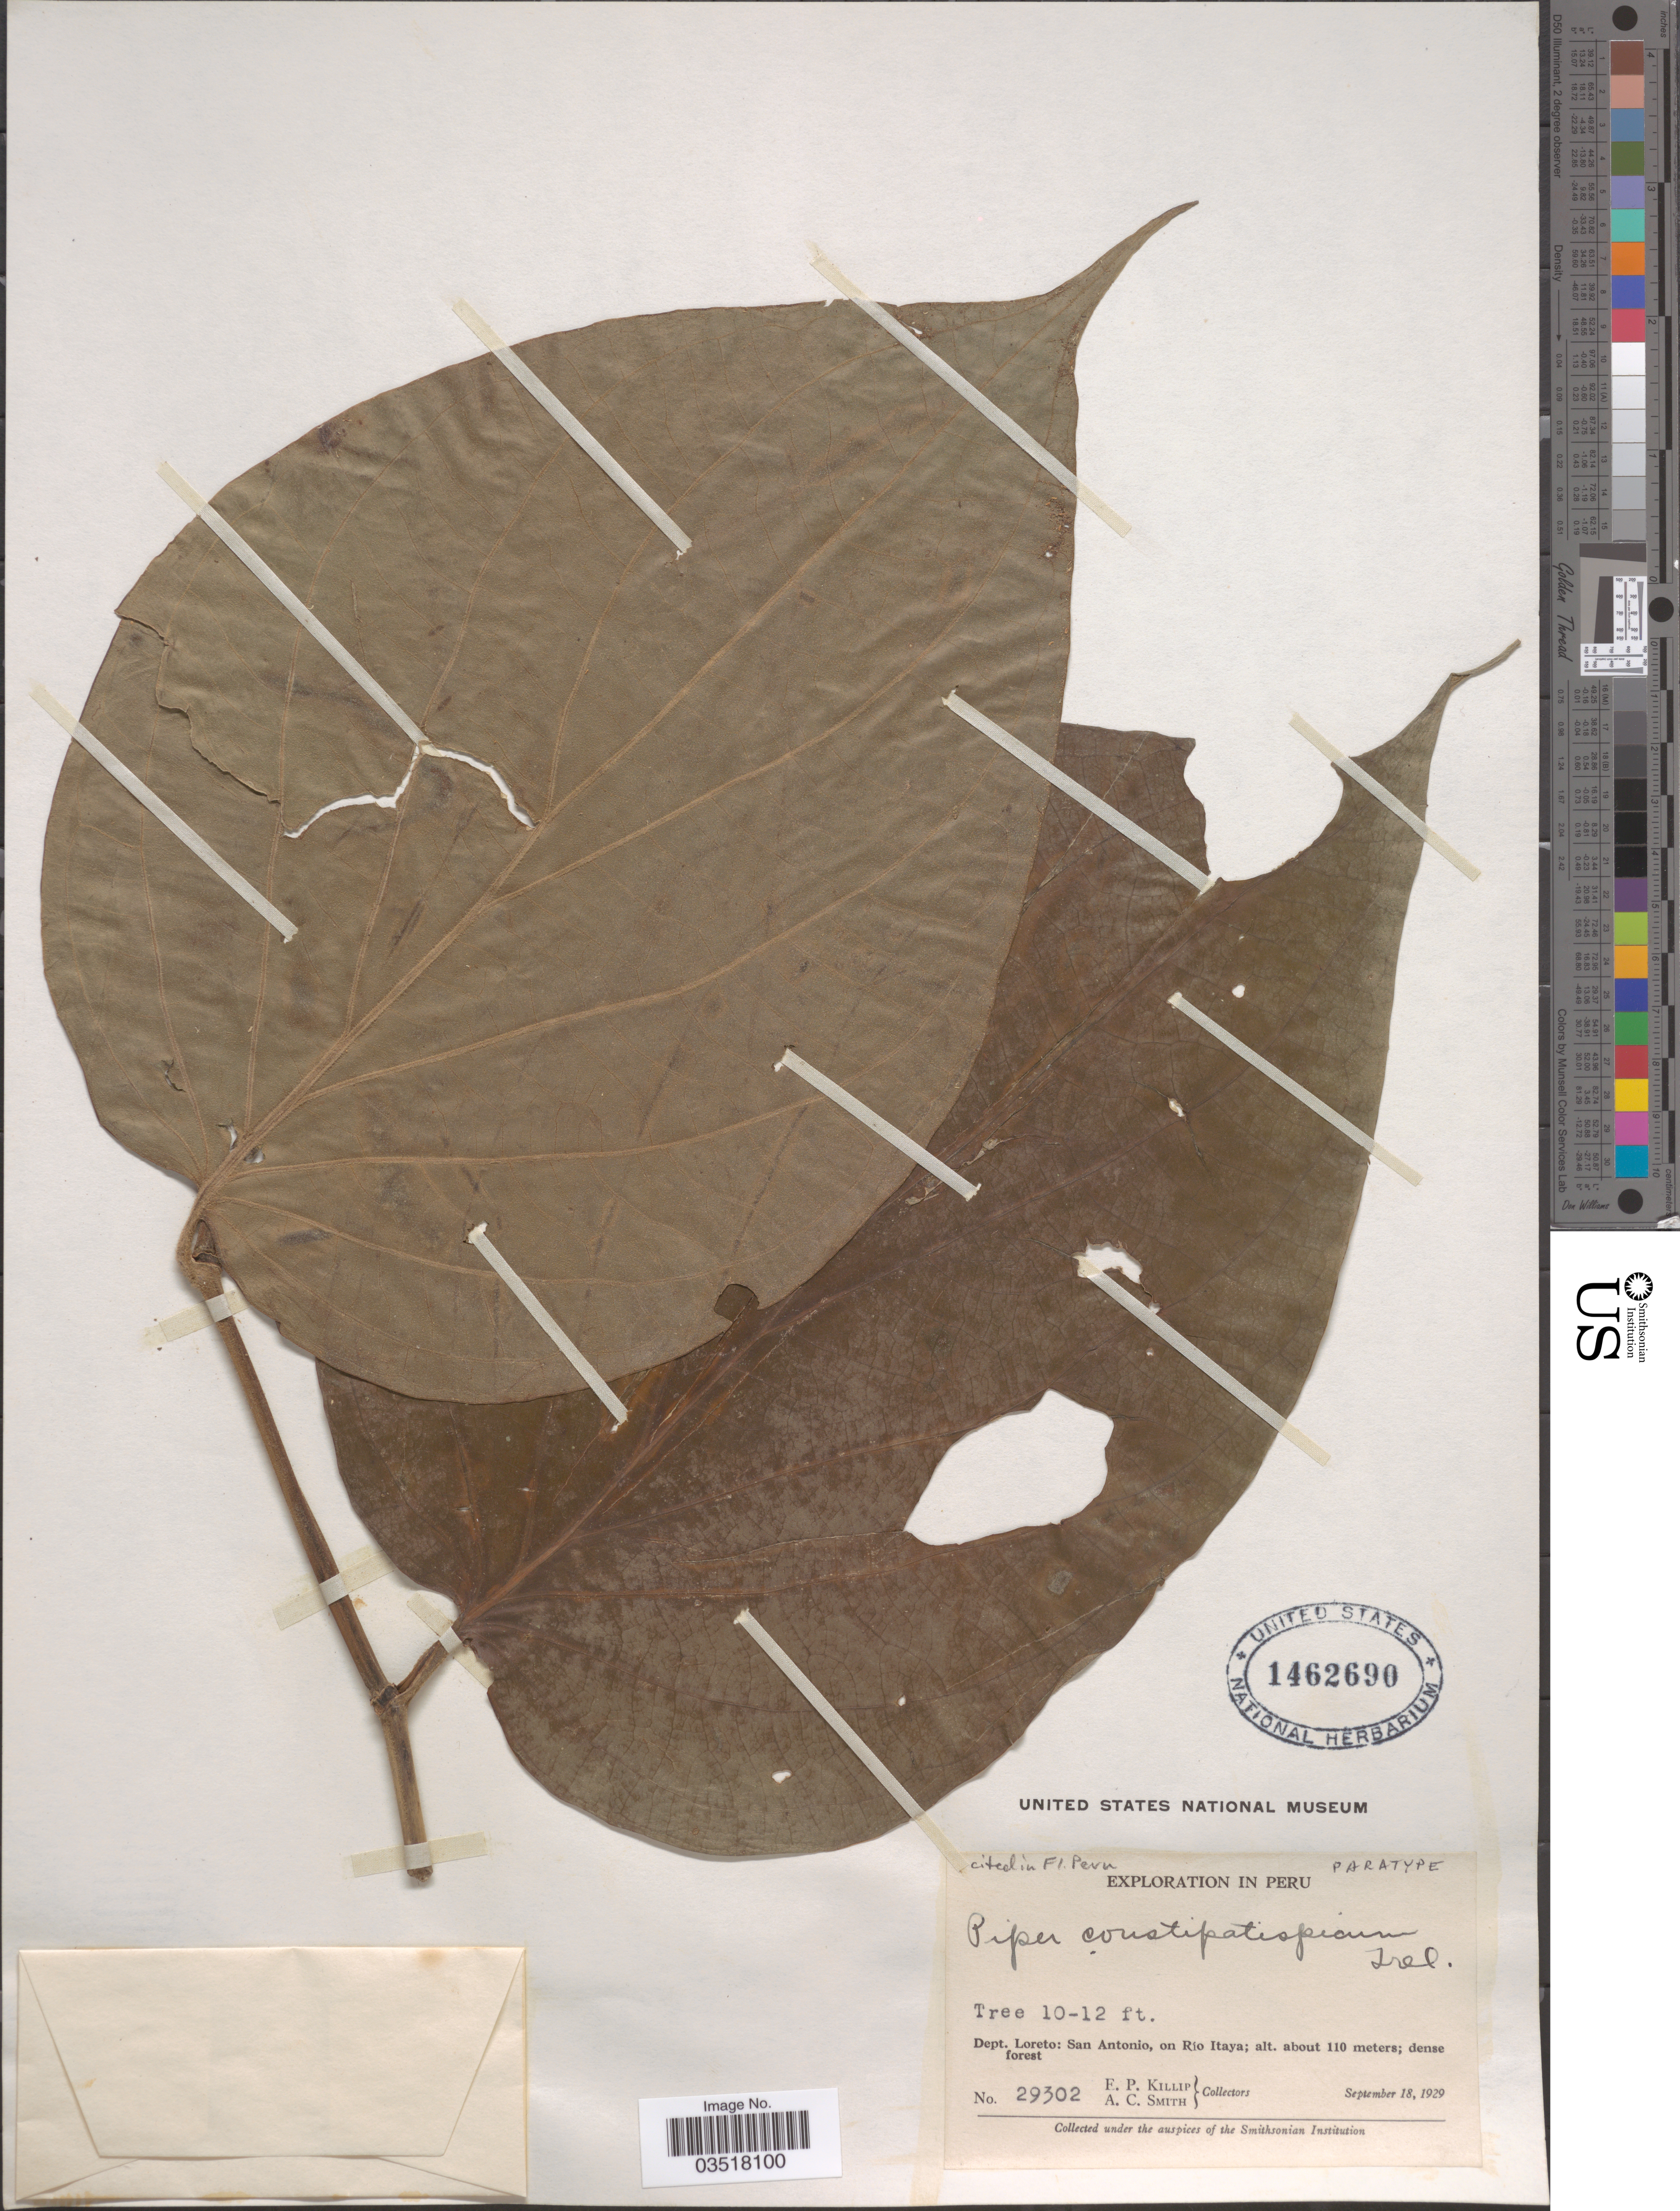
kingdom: Plantae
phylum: Tracheophyta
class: Magnoliopsida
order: Piperales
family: Piperaceae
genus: Piper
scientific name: Piper constipatispicum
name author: Trel. in J.F. Macbr.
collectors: E. P. Killip & A. C. Smith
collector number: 29302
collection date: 1929-09-18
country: Peru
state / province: Loreto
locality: Dept. Loreto: San Antonio, on Río Itaya.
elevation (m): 110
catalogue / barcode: US 1462690